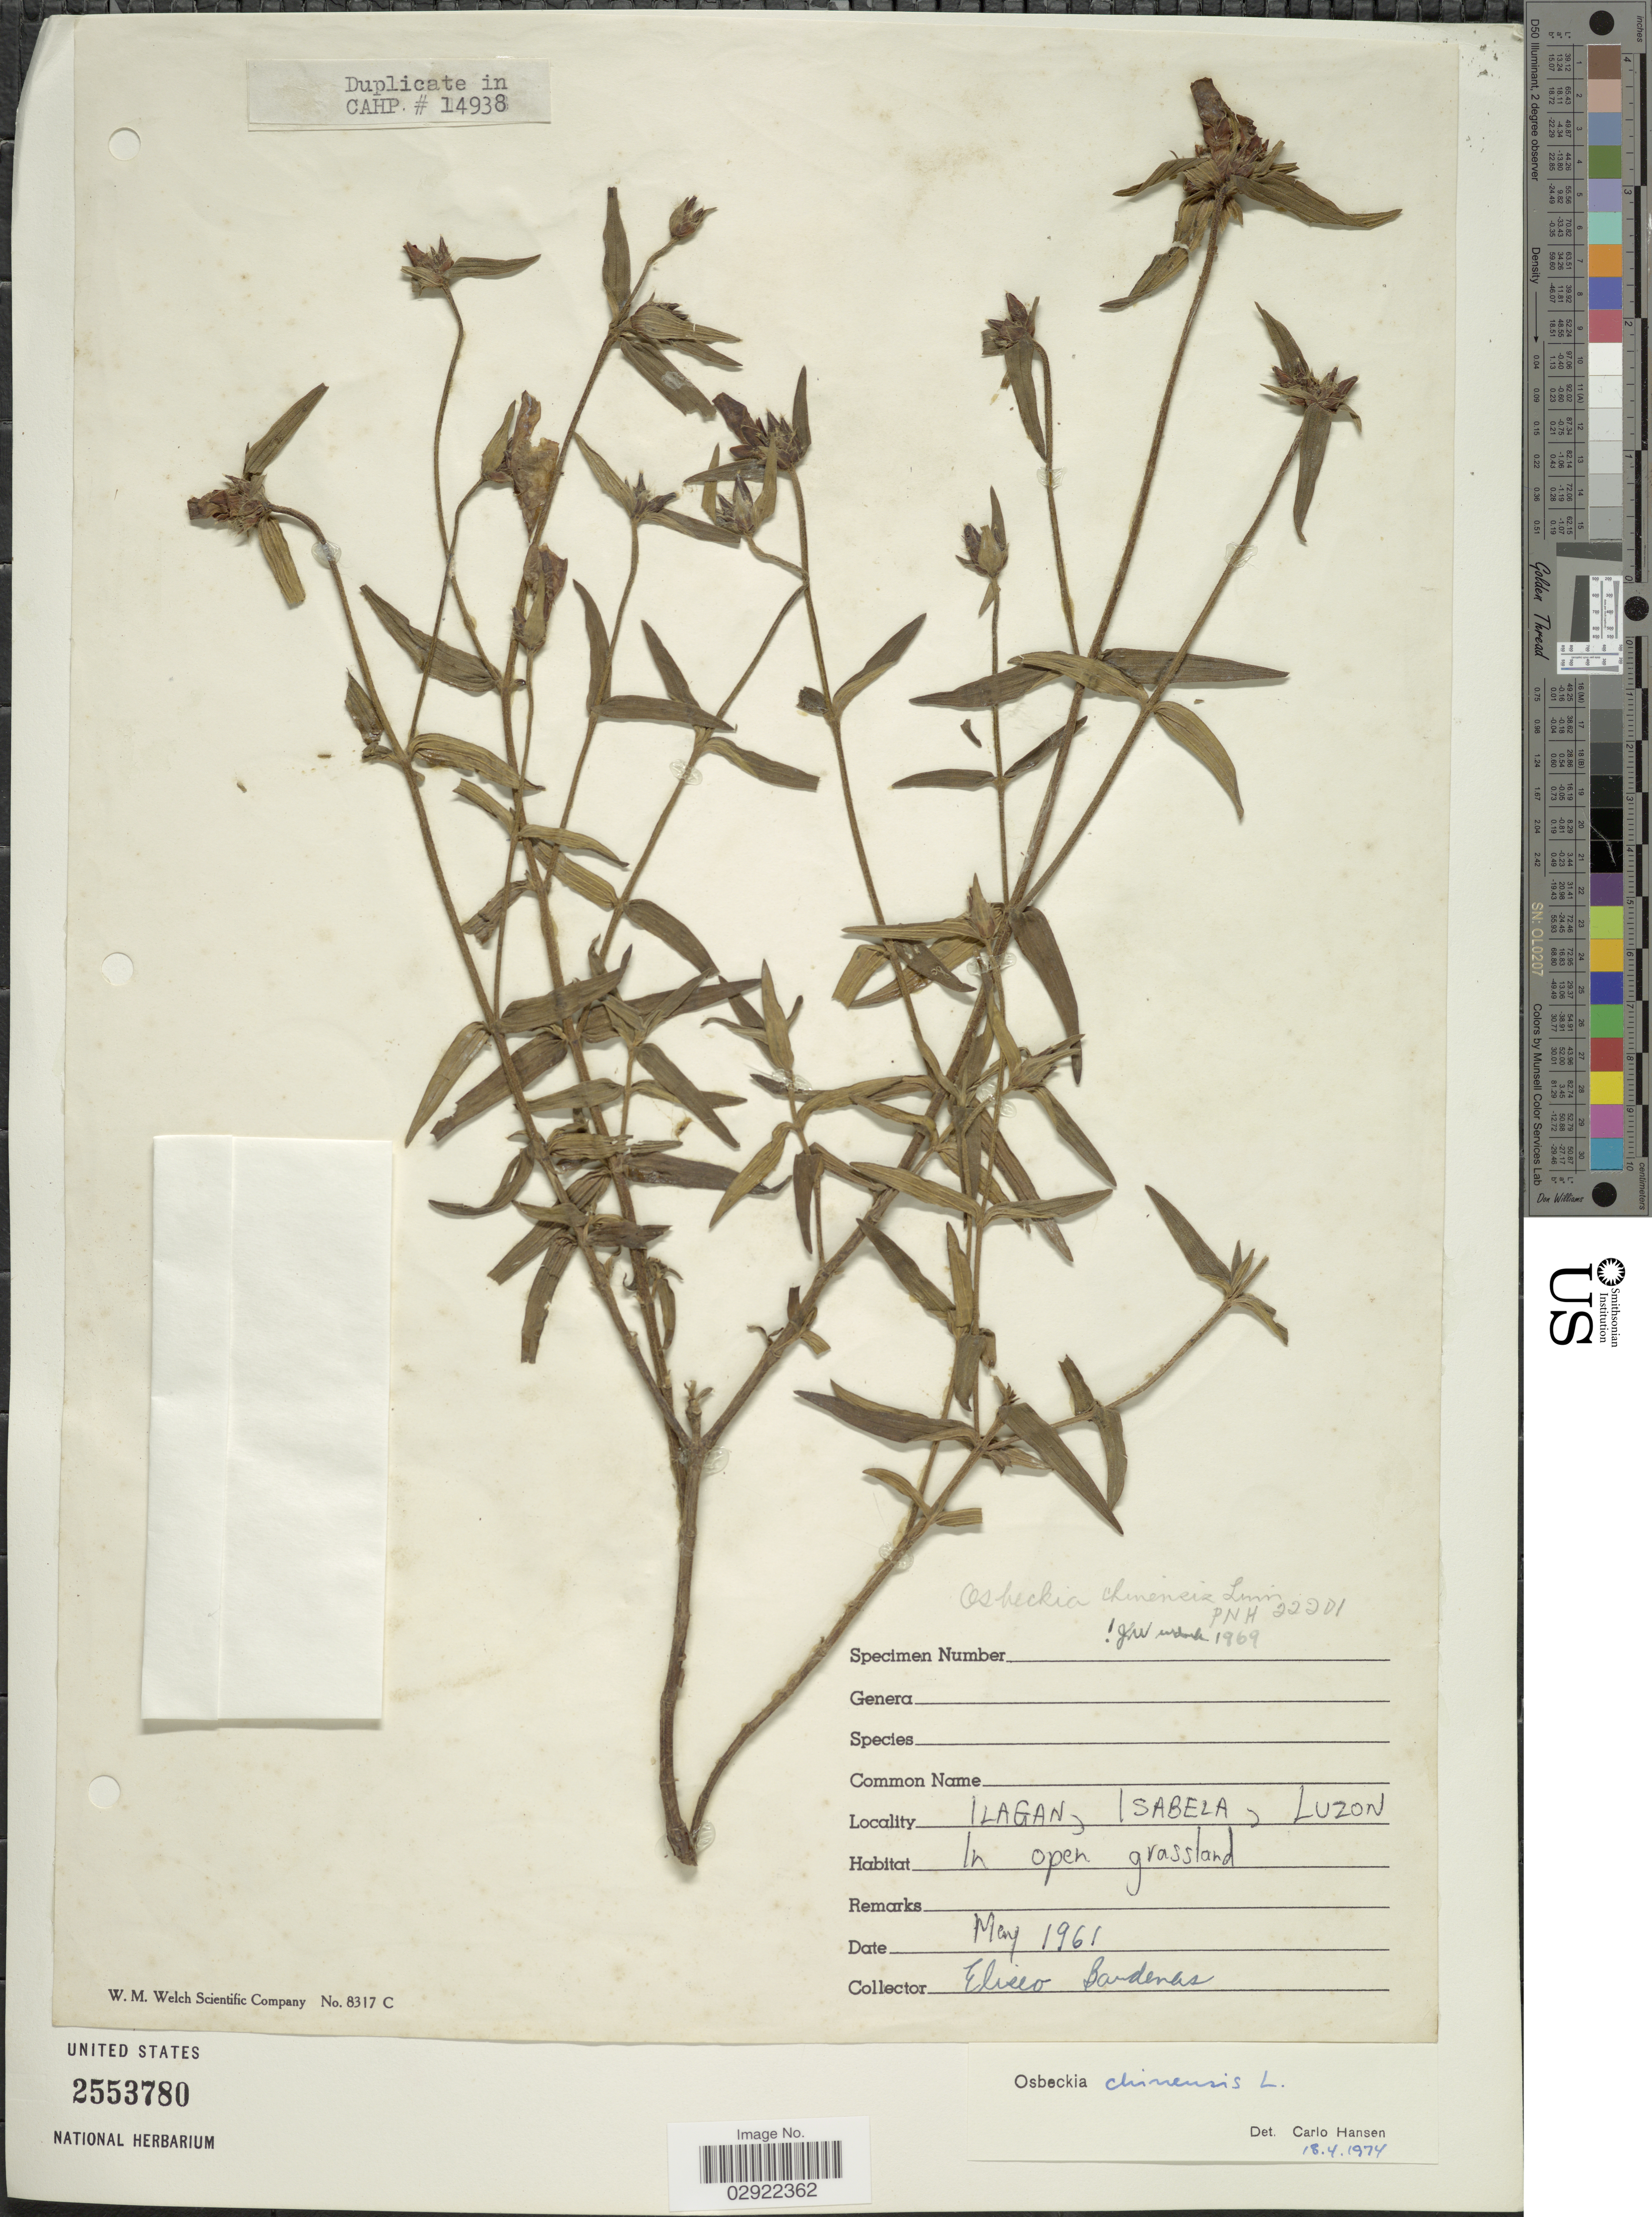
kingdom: Plantae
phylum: Tracheophyta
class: Magnoliopsida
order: Myrtales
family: Melastomataceae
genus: Osbeckia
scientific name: Osbeckia chinensis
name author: L.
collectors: E. Bardenas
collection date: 1961-05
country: Philippines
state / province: Cagayan Valley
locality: Ilagan, Isabela, Luzon.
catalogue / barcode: US 2553780